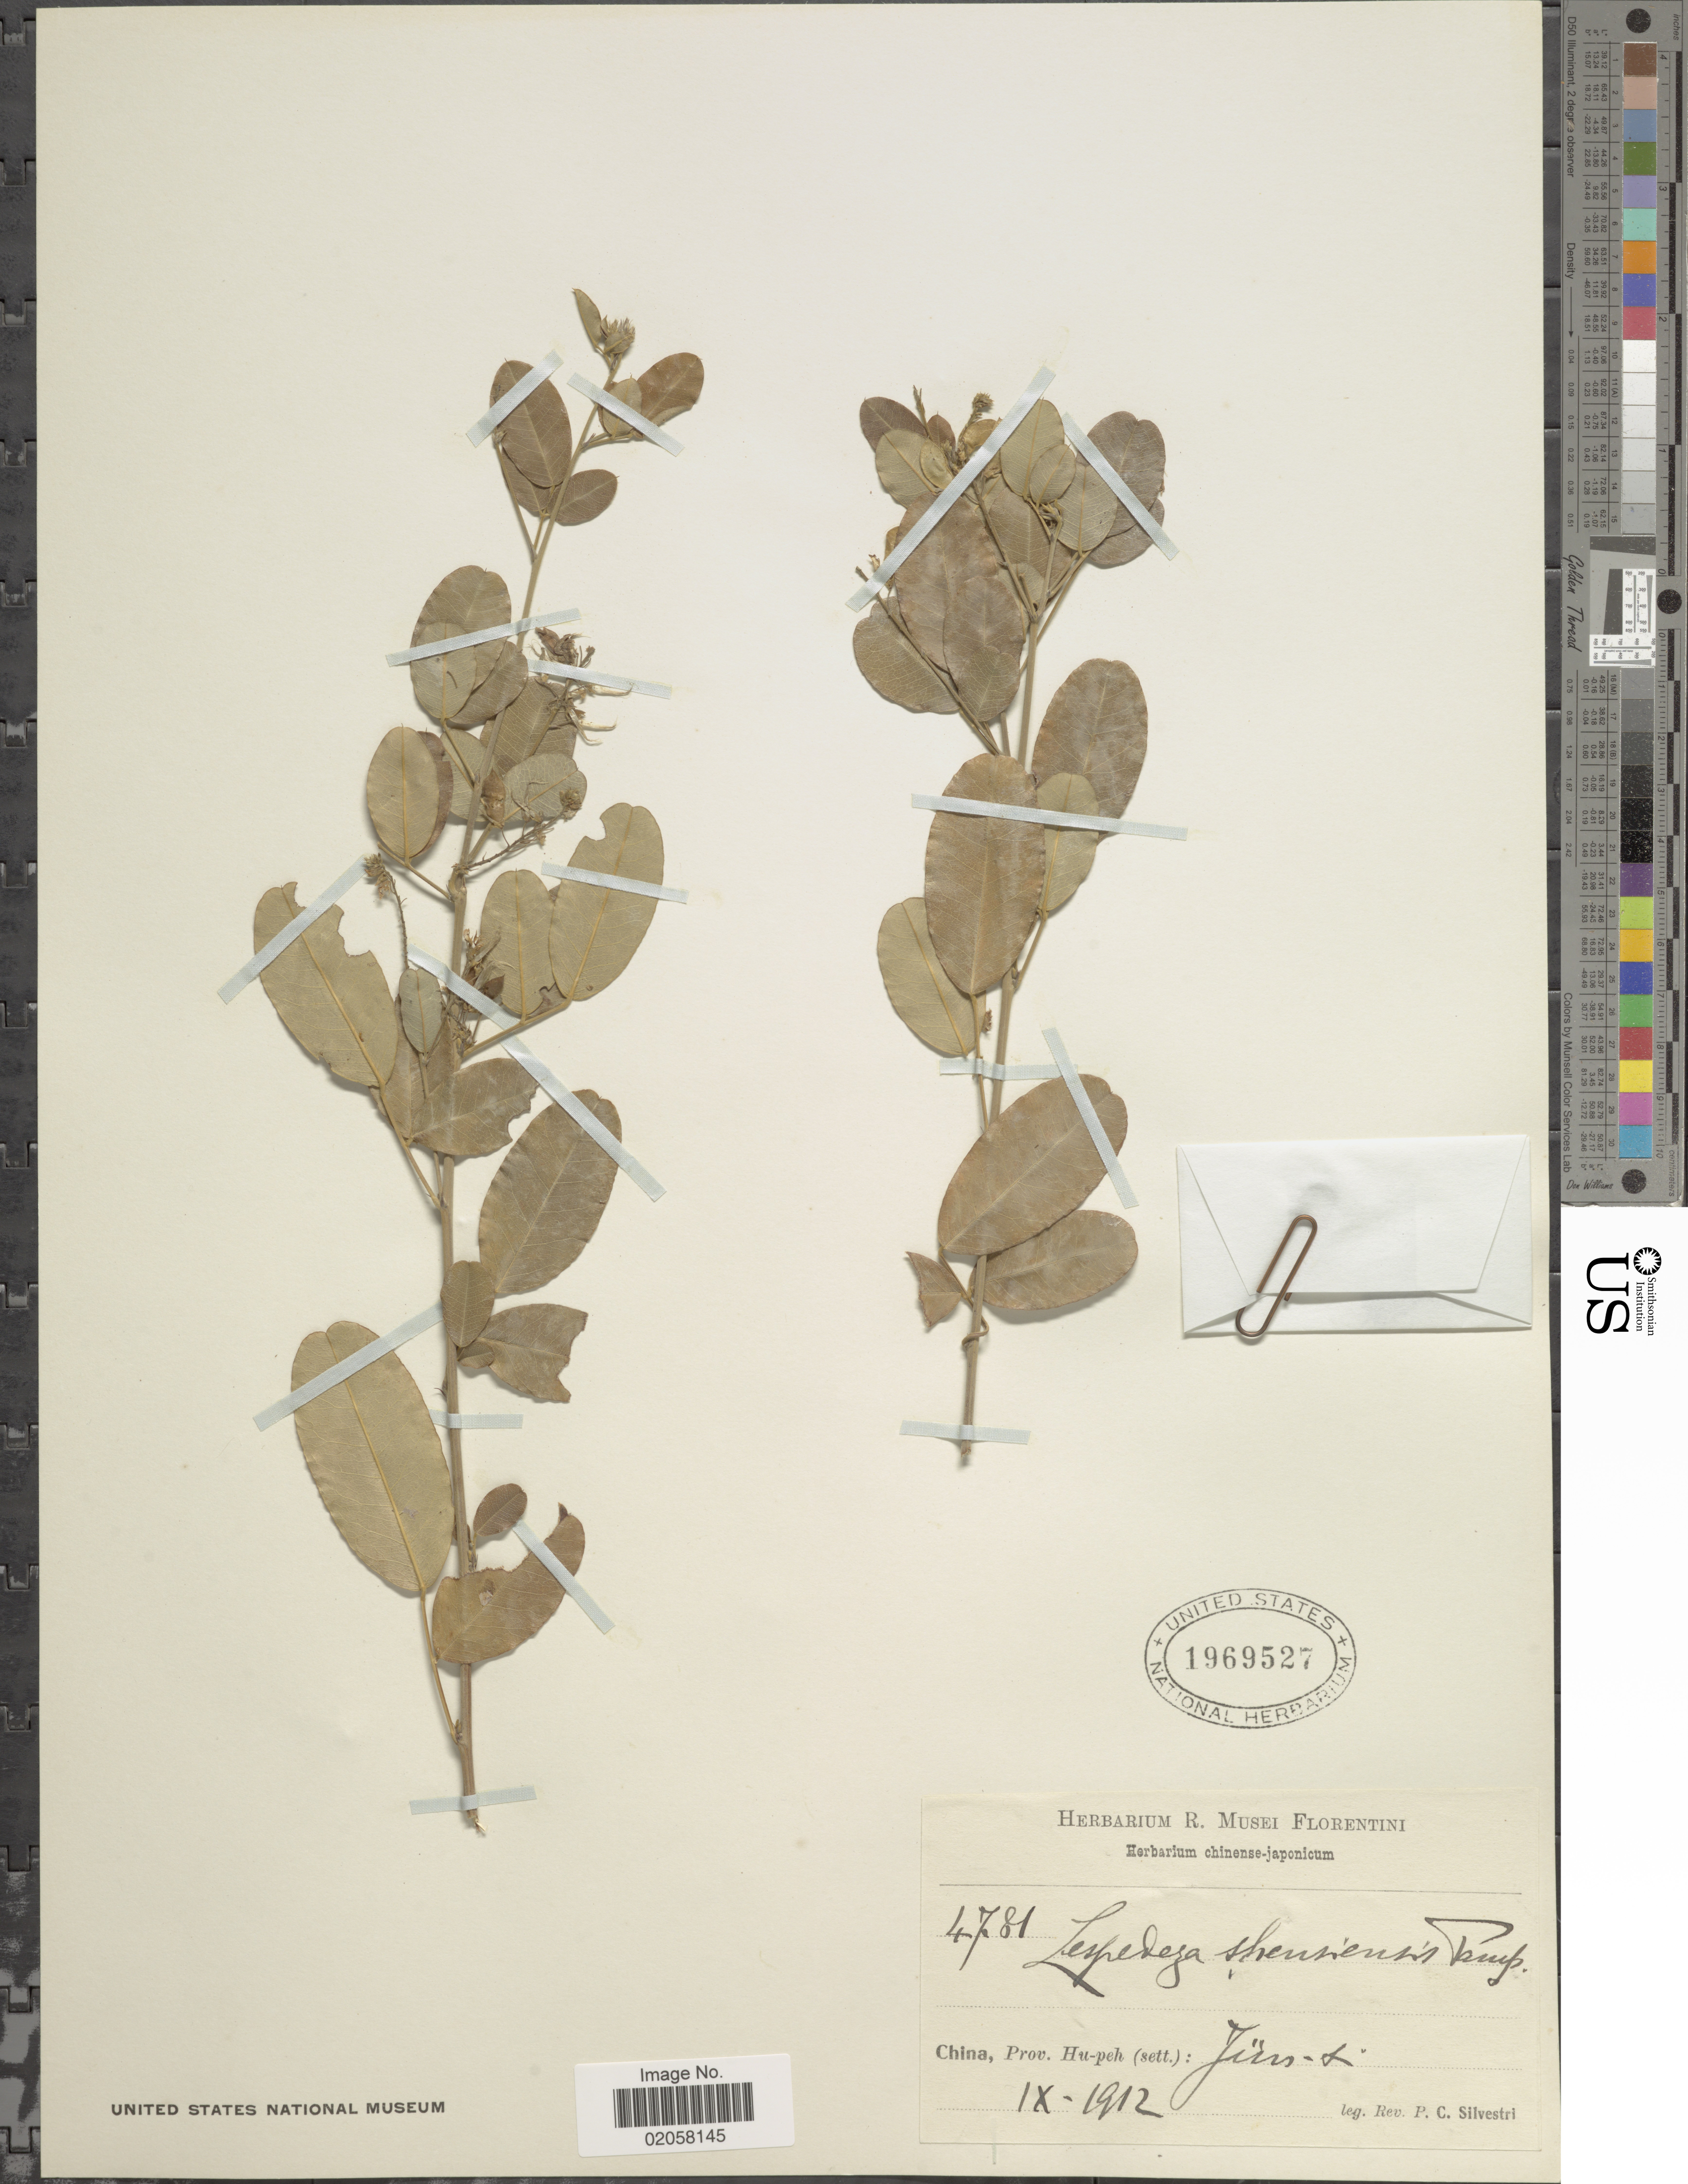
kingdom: Plantae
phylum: Tracheophyta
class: Magnoliopsida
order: Fabales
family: Fabaceae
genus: Campylotropis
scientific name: Campylotropis macrocarpa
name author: H. Ohashi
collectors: P. Silvestri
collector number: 4781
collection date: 1912-09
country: China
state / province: Hubei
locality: Prov. Hu-peh (sett.): Jurst-s [interpreted]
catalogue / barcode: US 1969527